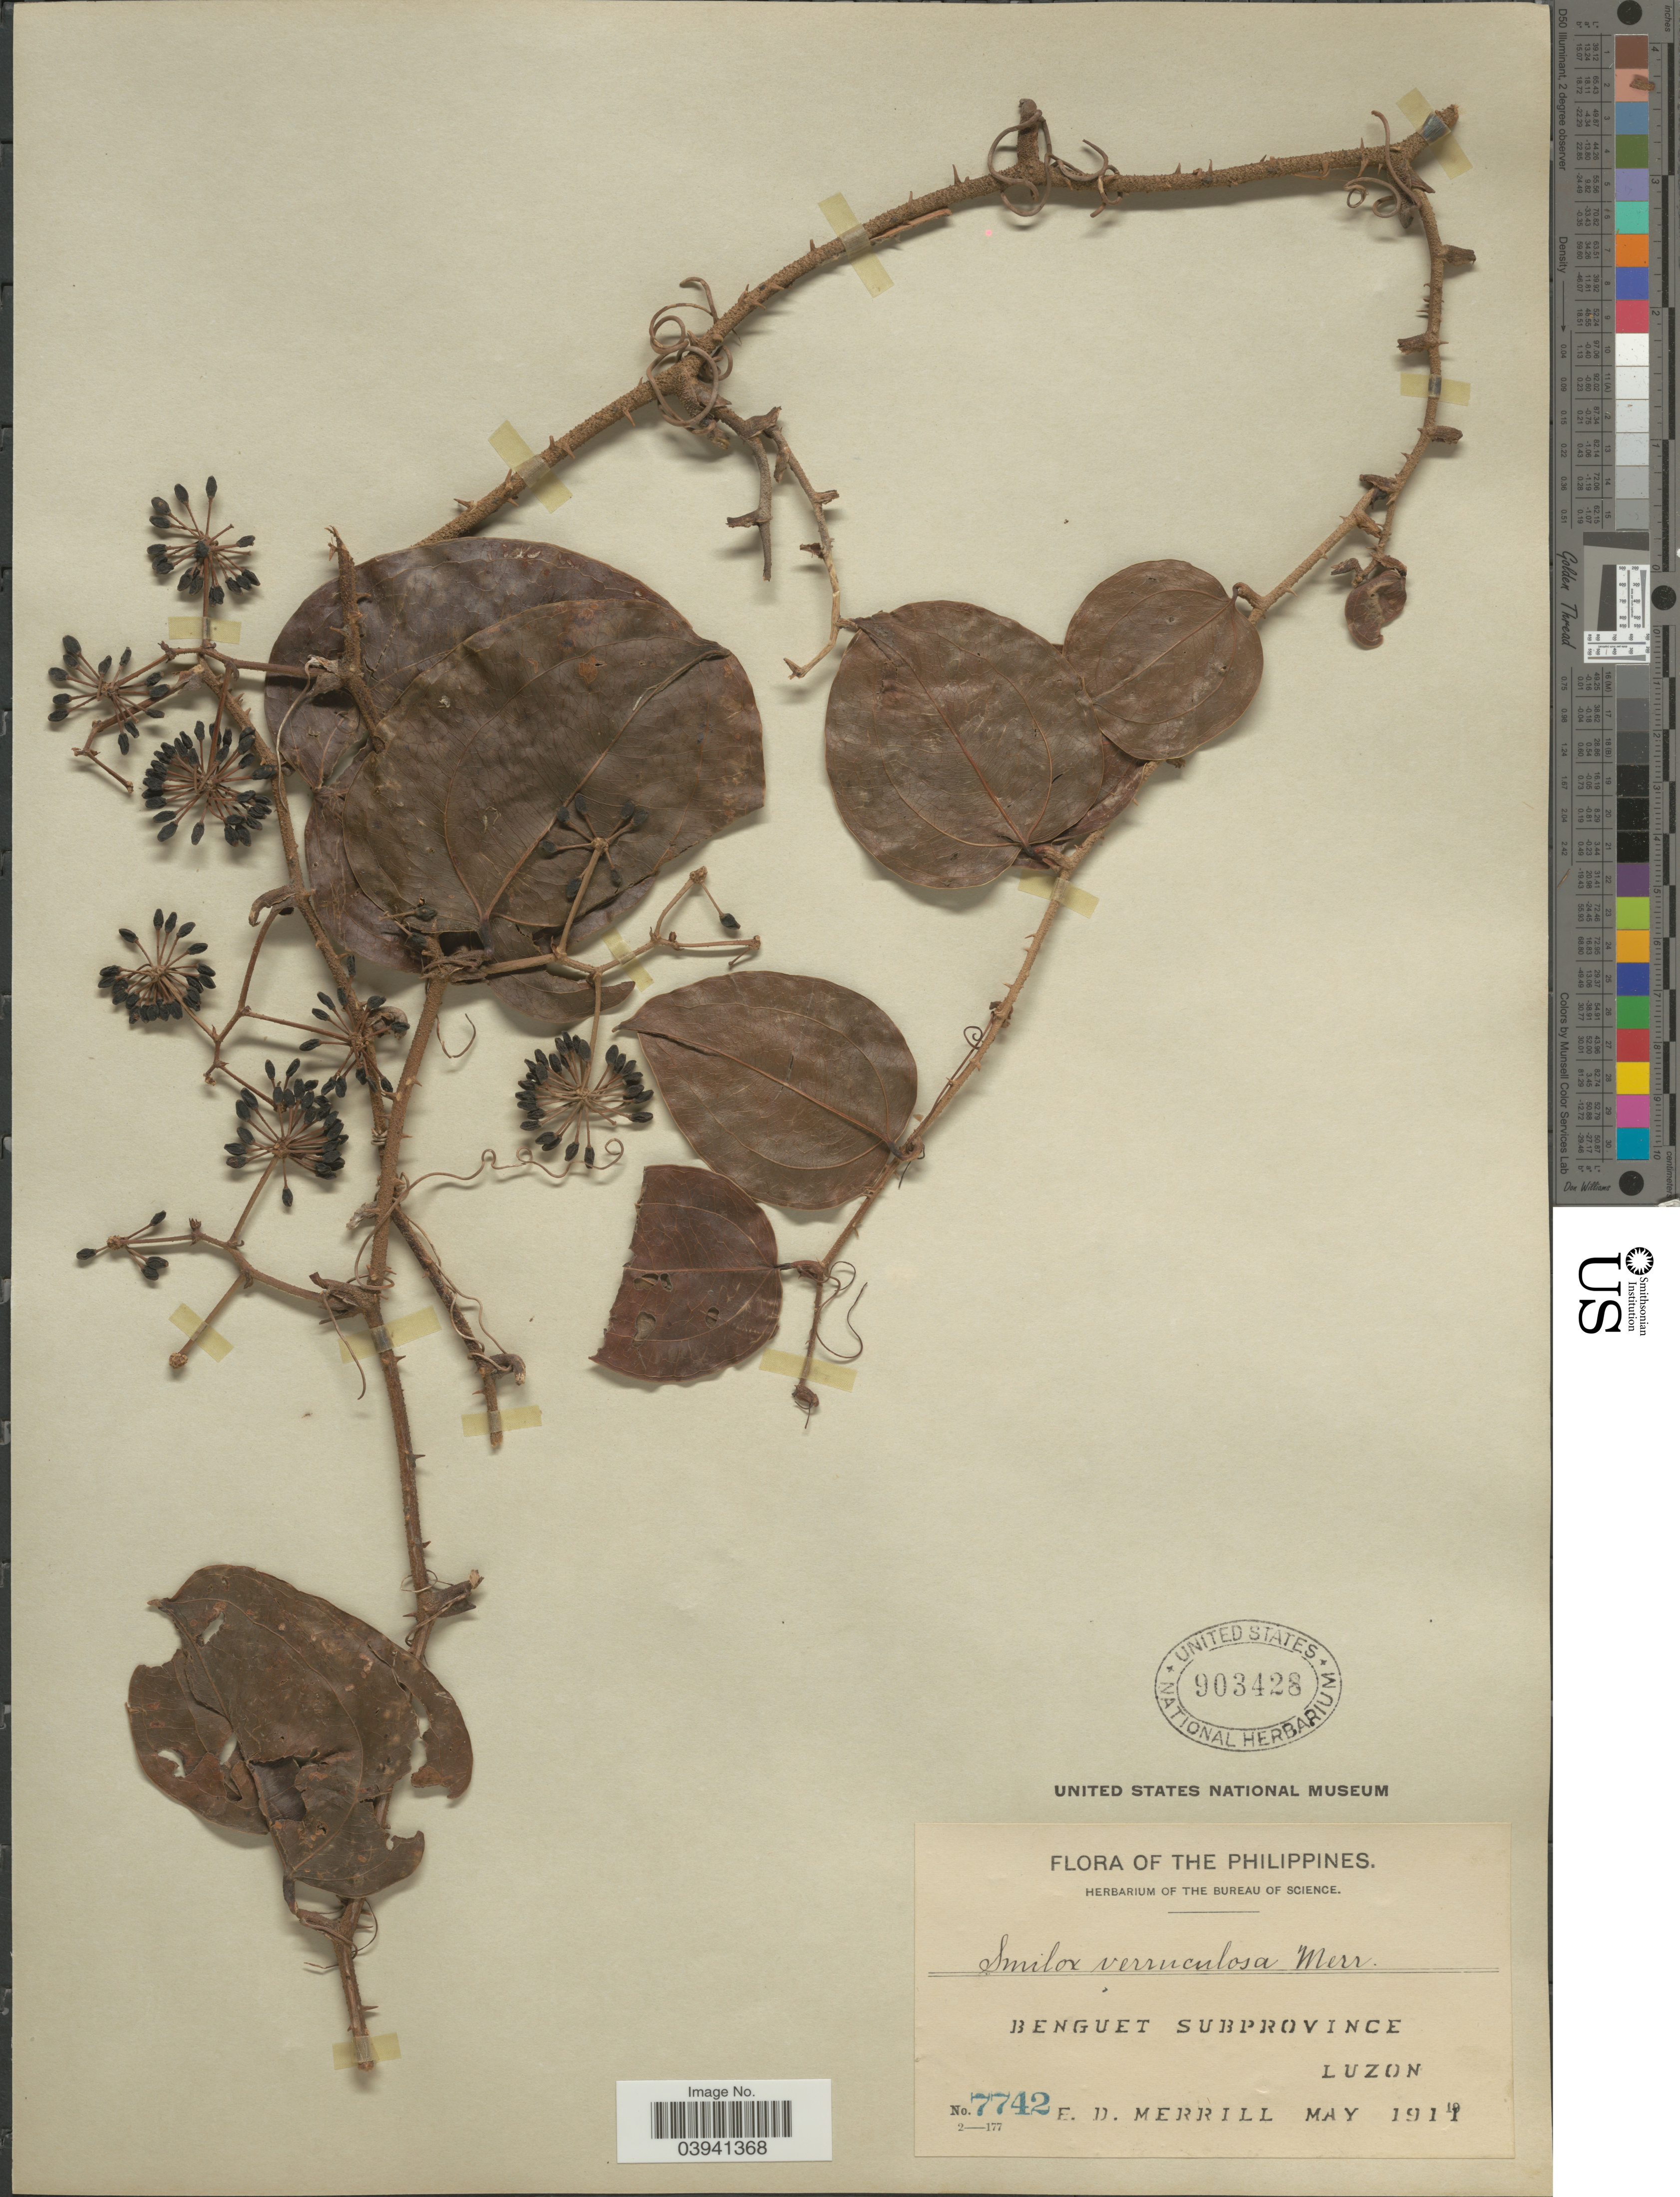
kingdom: Plantae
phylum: Tracheophyta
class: Liliopsida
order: Liliales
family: Smilacaceae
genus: Smilax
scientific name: Smilax verruculosa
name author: Merr.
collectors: E. D. Merrill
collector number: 7742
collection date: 1911-05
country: Philippines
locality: Benguet Subprovince, Luzon.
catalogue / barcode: US 903428